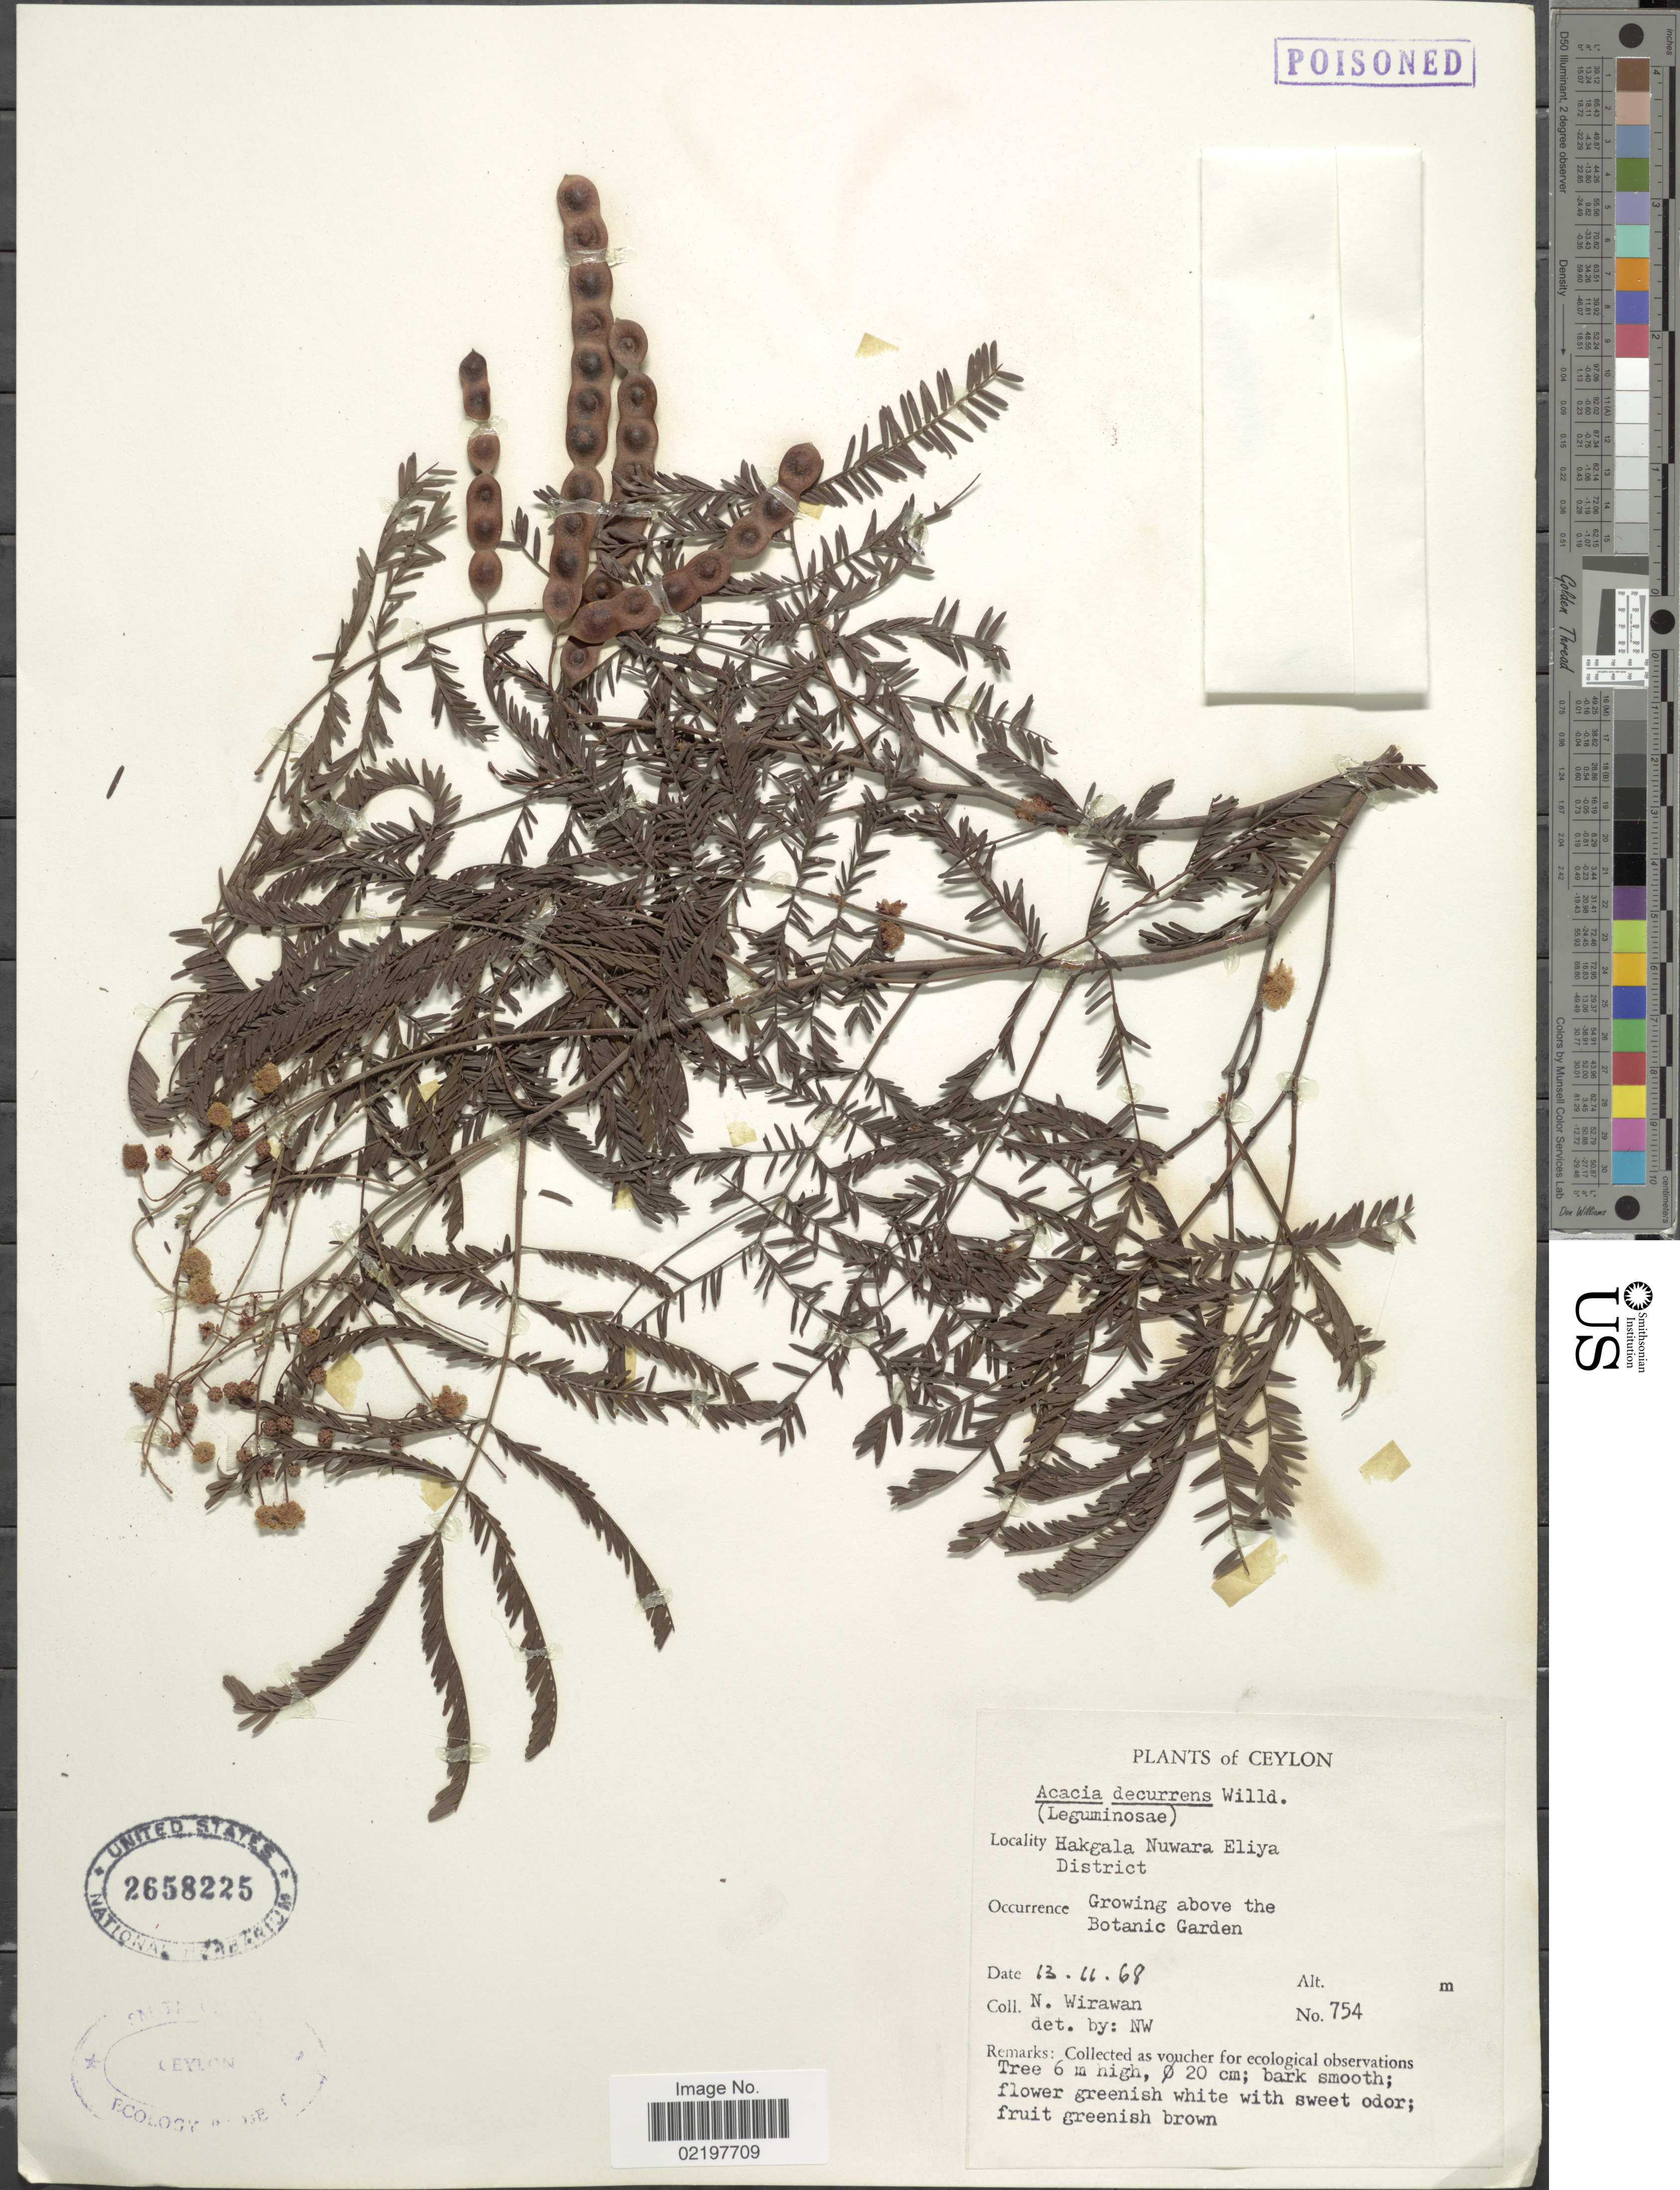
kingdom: Plantae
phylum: Tracheophyta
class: Magnoliopsida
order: Fabales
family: Fabaceae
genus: Acacia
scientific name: Acacia decurrens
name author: (J.C. Wendl.) Willd.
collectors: N. Wirawan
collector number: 754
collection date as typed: Transcribed d/m/y: 13/11/68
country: Sri Lanka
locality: Ceylon, Hakgala Nuwara Eliya District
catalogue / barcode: US 2658225